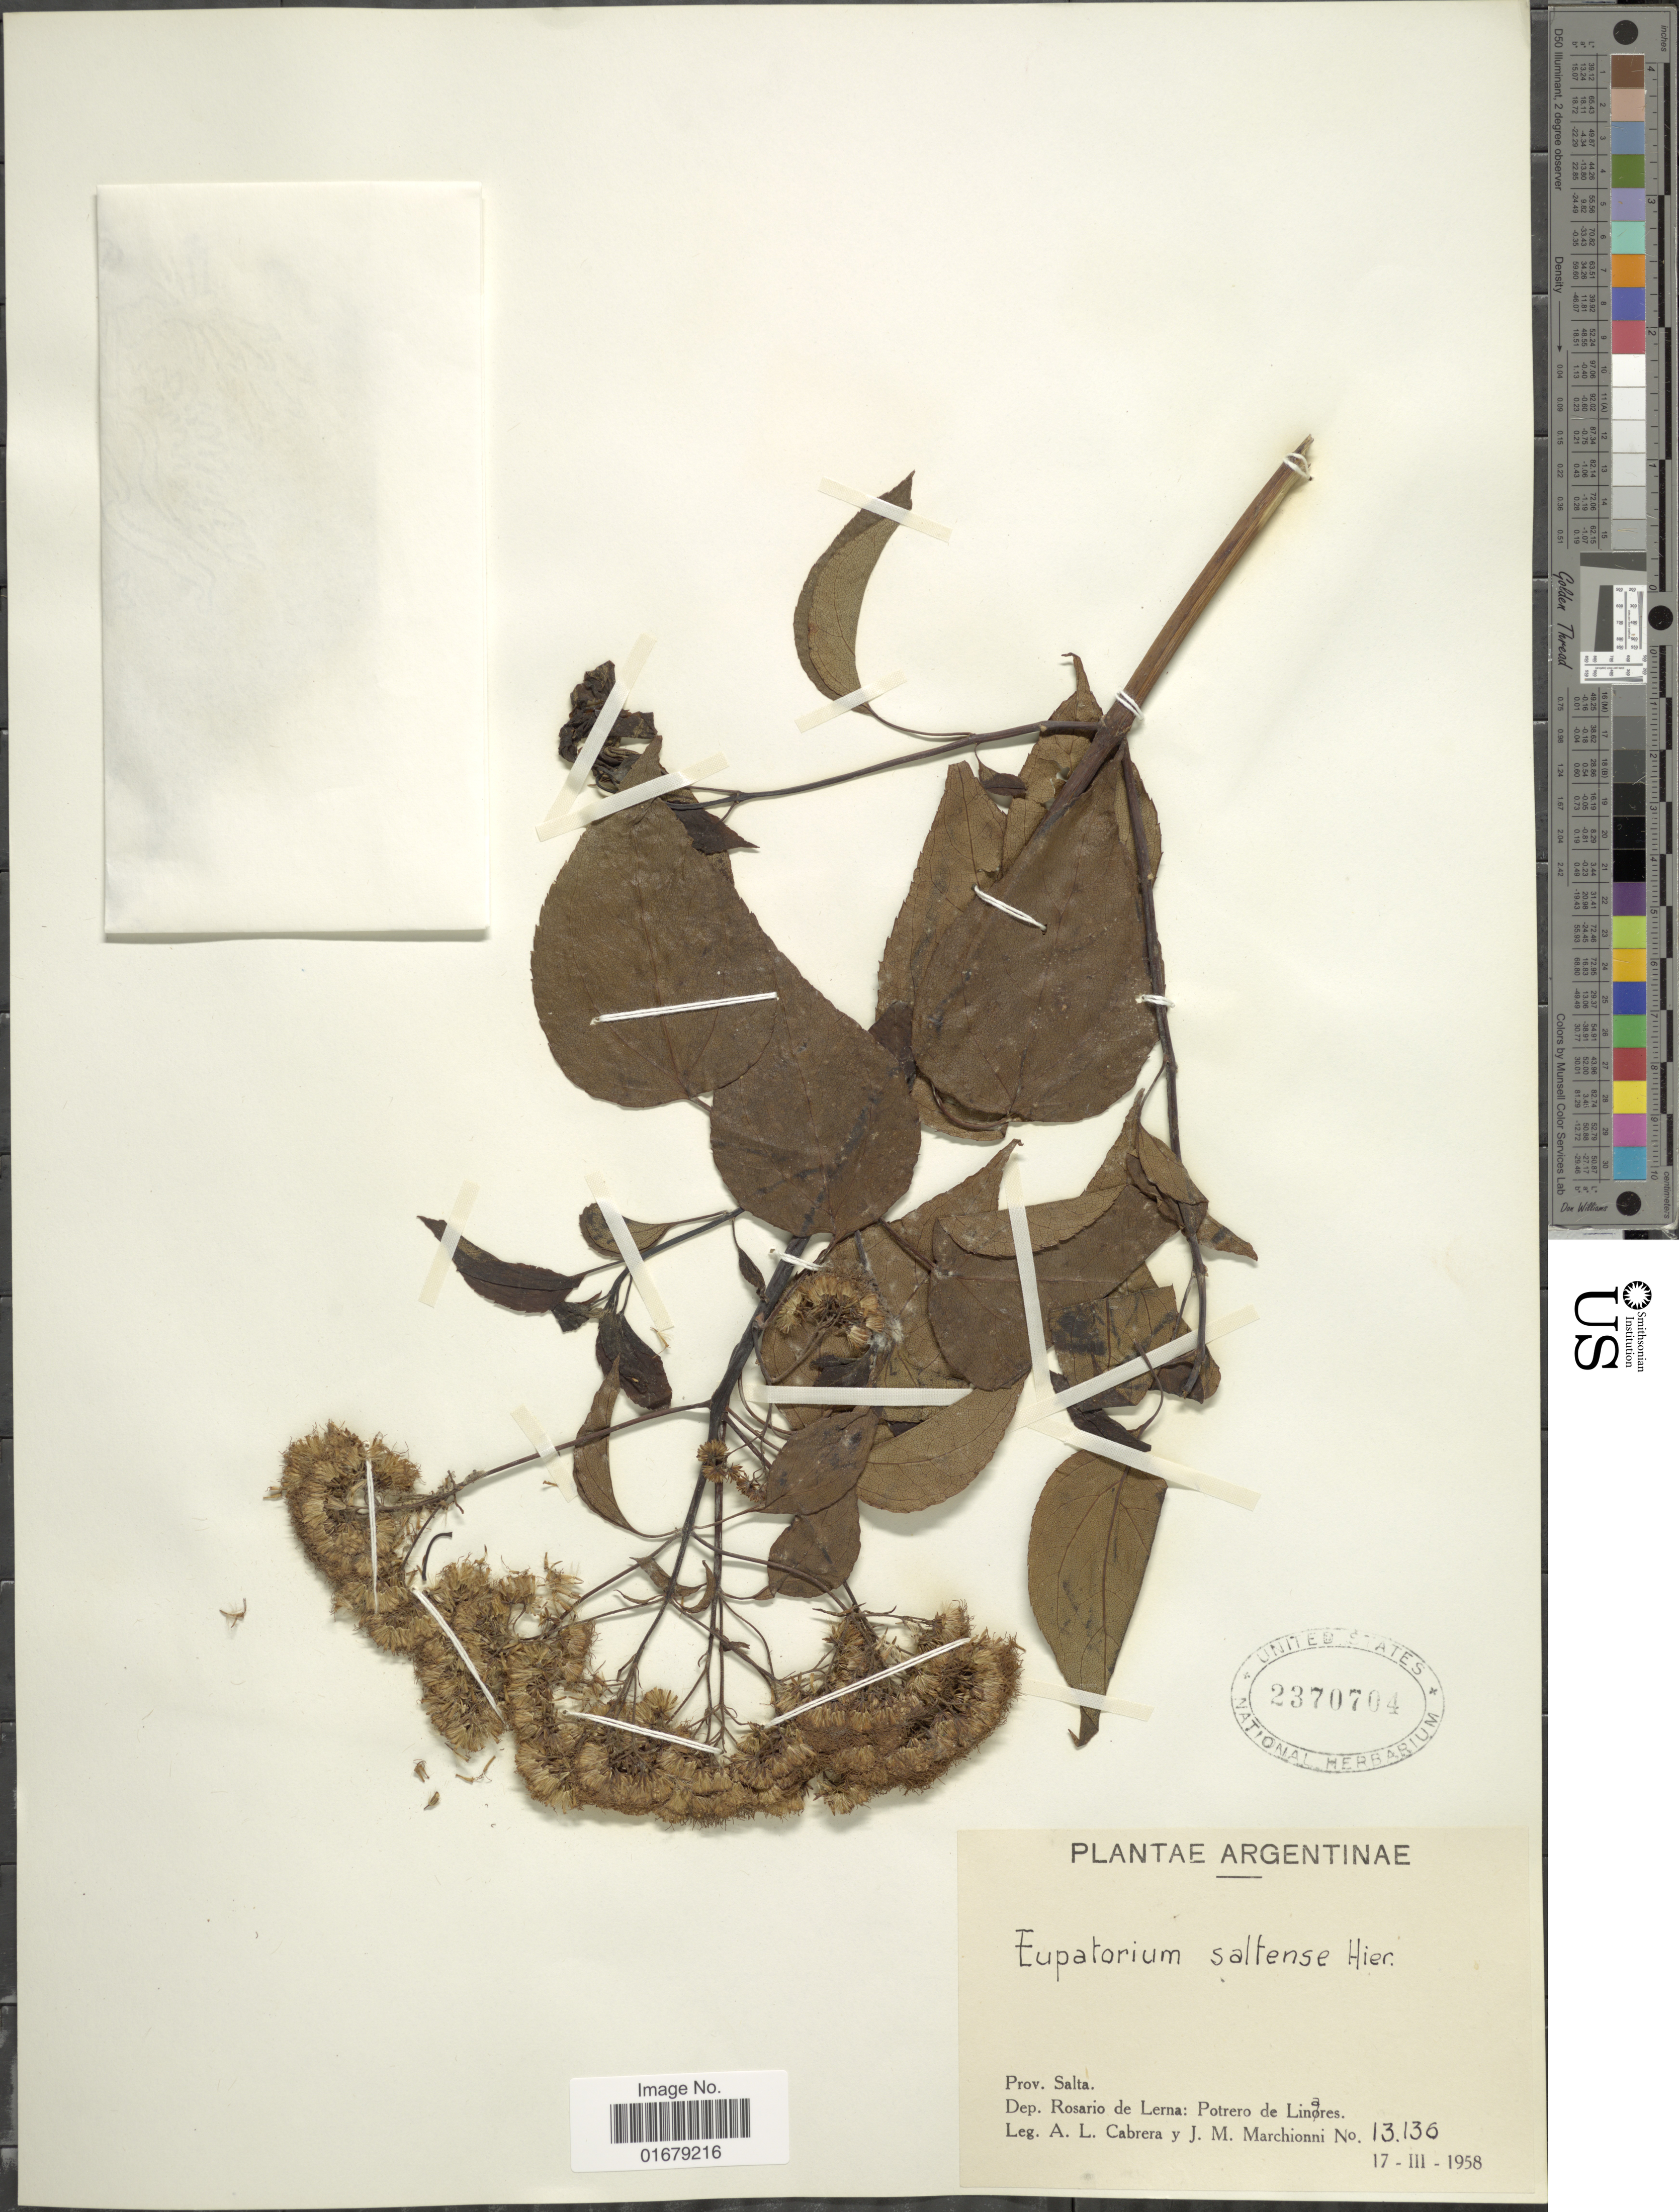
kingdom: Plantae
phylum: Tracheophyta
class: Magnoliopsida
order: Asterales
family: Asteraceae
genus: Kaunia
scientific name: Kaunia saltensis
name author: (Hieron.) R.M. King & H. Rob.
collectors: A. L. Cabrera & J. Marchionni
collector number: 13136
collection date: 1958-03-17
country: Argentina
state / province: Salta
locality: Prov. Salta. Dept. Rosario de Lerna: Portrero de Linares.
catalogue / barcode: US 2370704